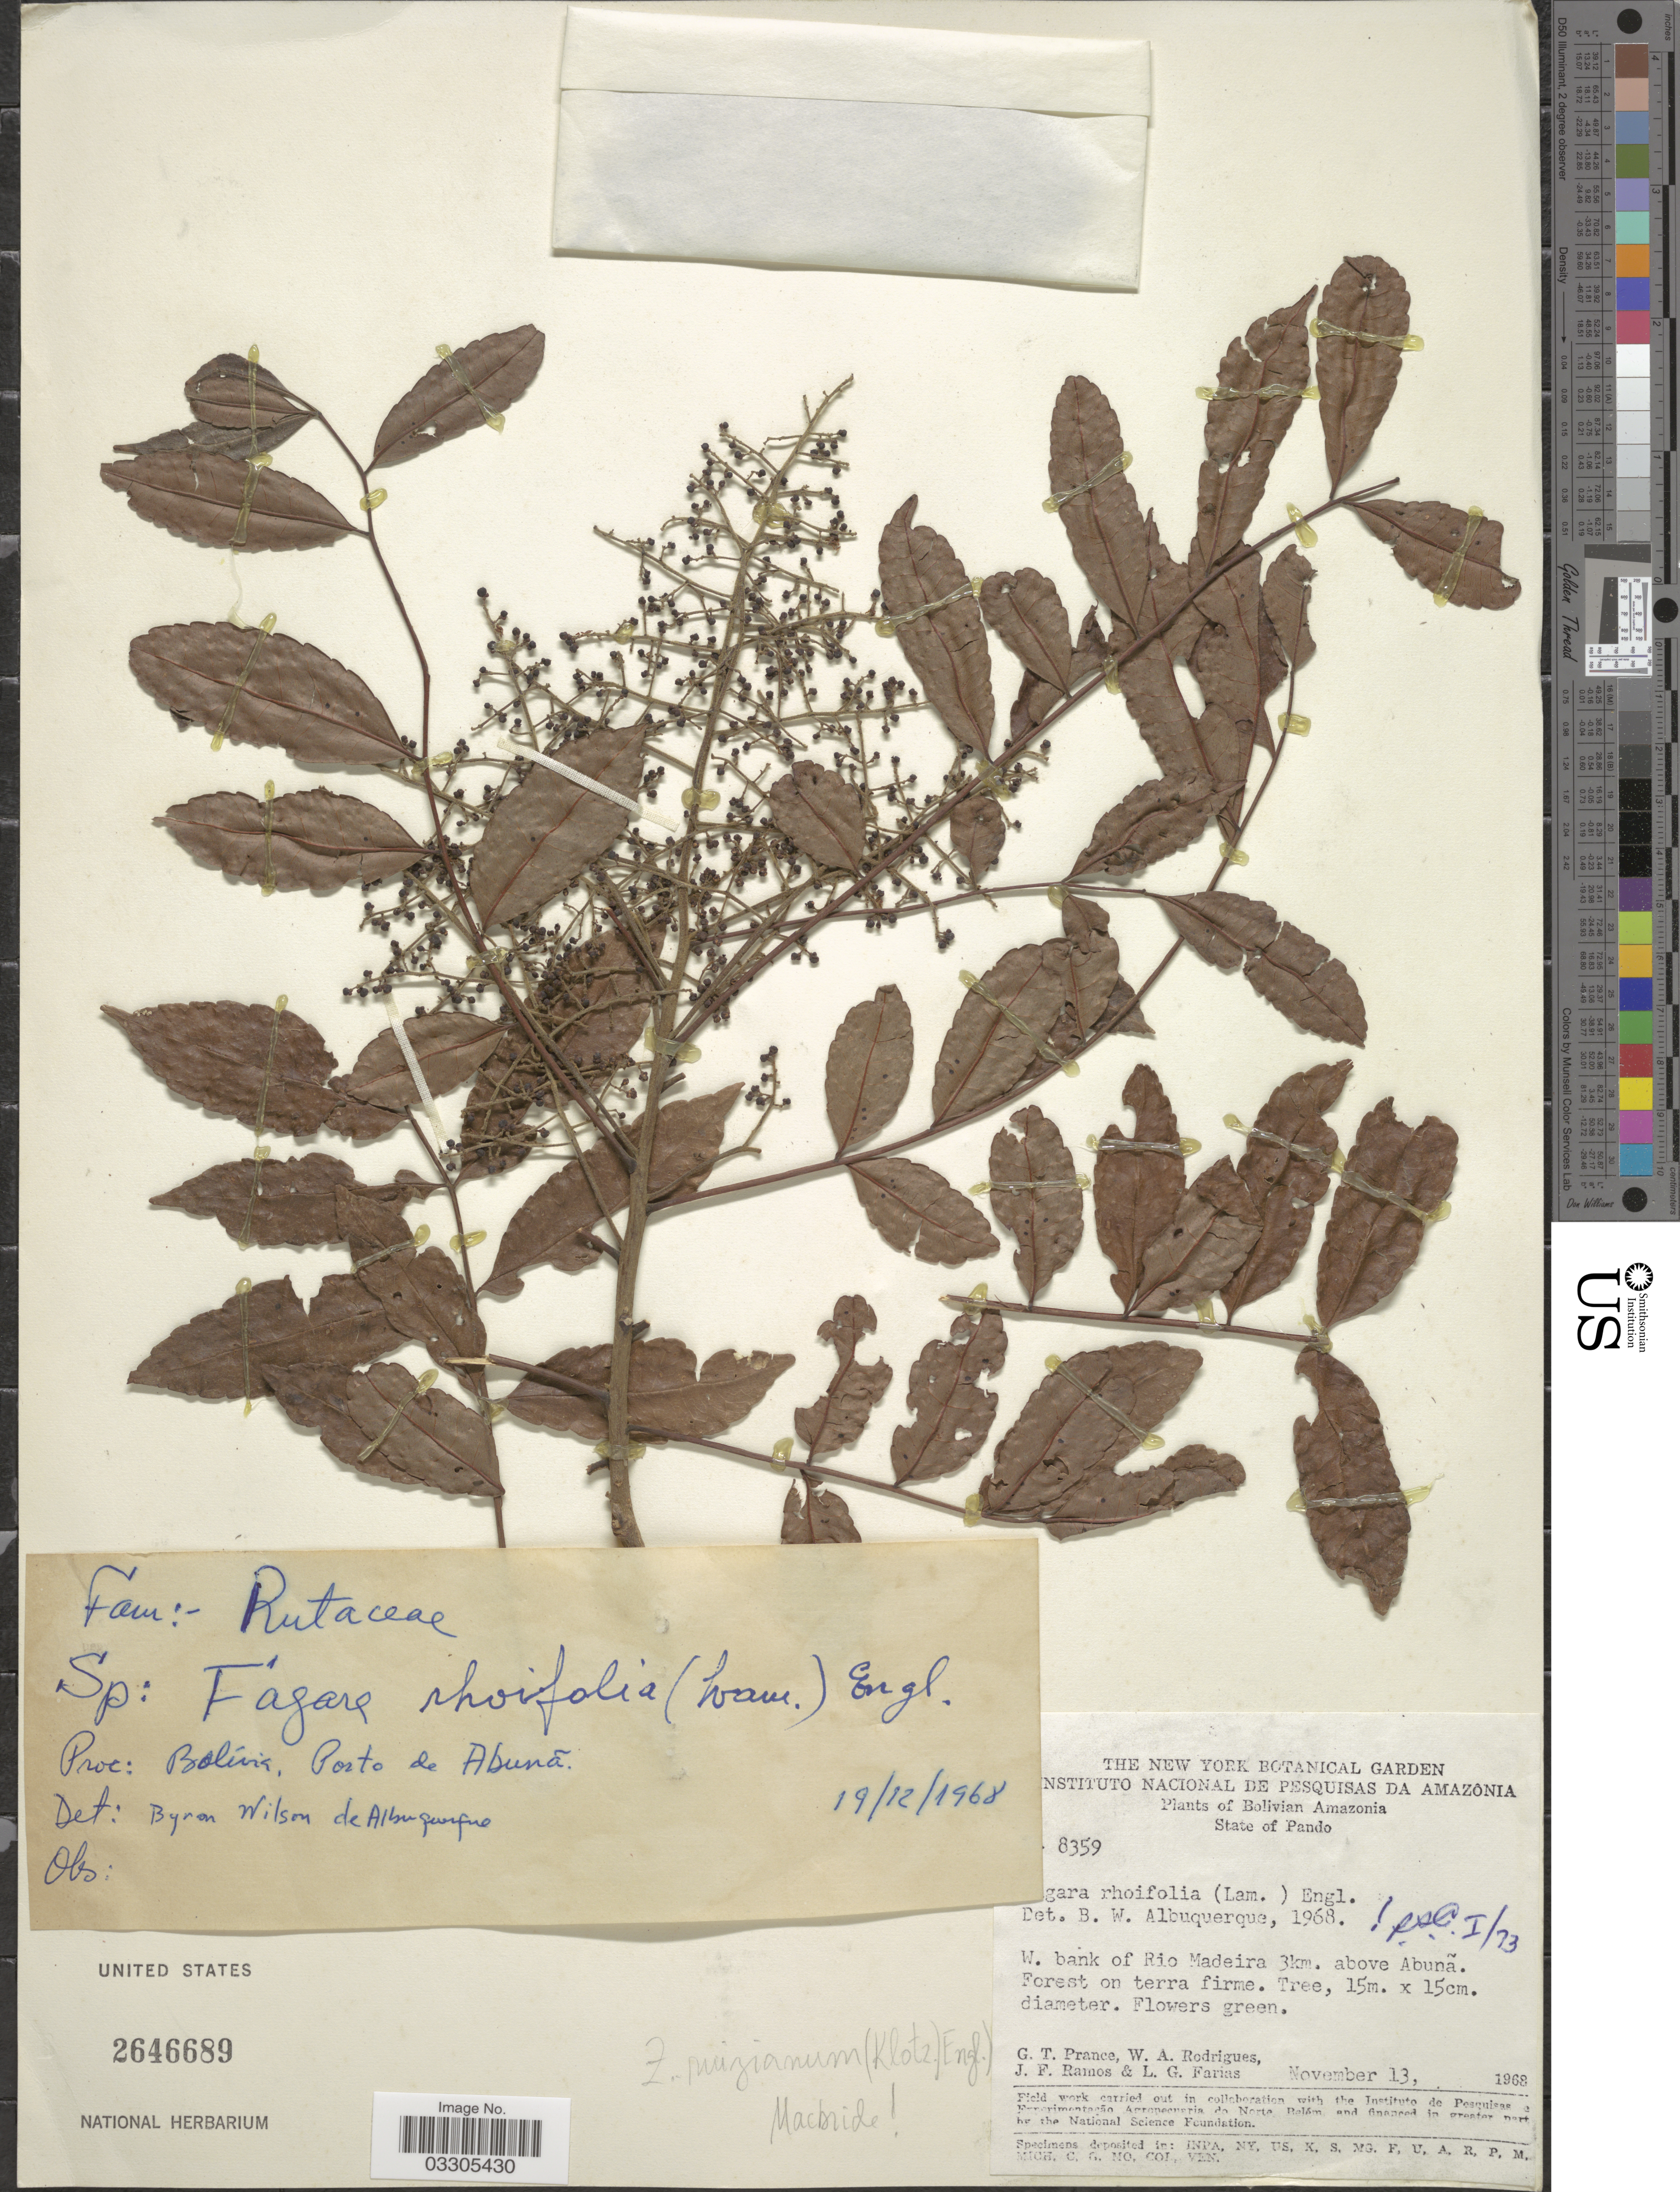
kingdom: Plantae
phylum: Tracheophyta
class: Magnoliopsida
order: Sapindales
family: Rutaceae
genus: Zanthoxylum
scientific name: Zanthoxylum ruizianum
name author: (Engl.) J.F. Macbr.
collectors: G. T. Prance, W. A. Rodrigues, J. F. Ramos & L. G. Farias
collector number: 8359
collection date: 1968-11-13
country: Bolivia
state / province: Pando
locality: Bolivian Amazonia. W. bank of Rio Madeira 3km. above Abuña.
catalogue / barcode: US 2646689